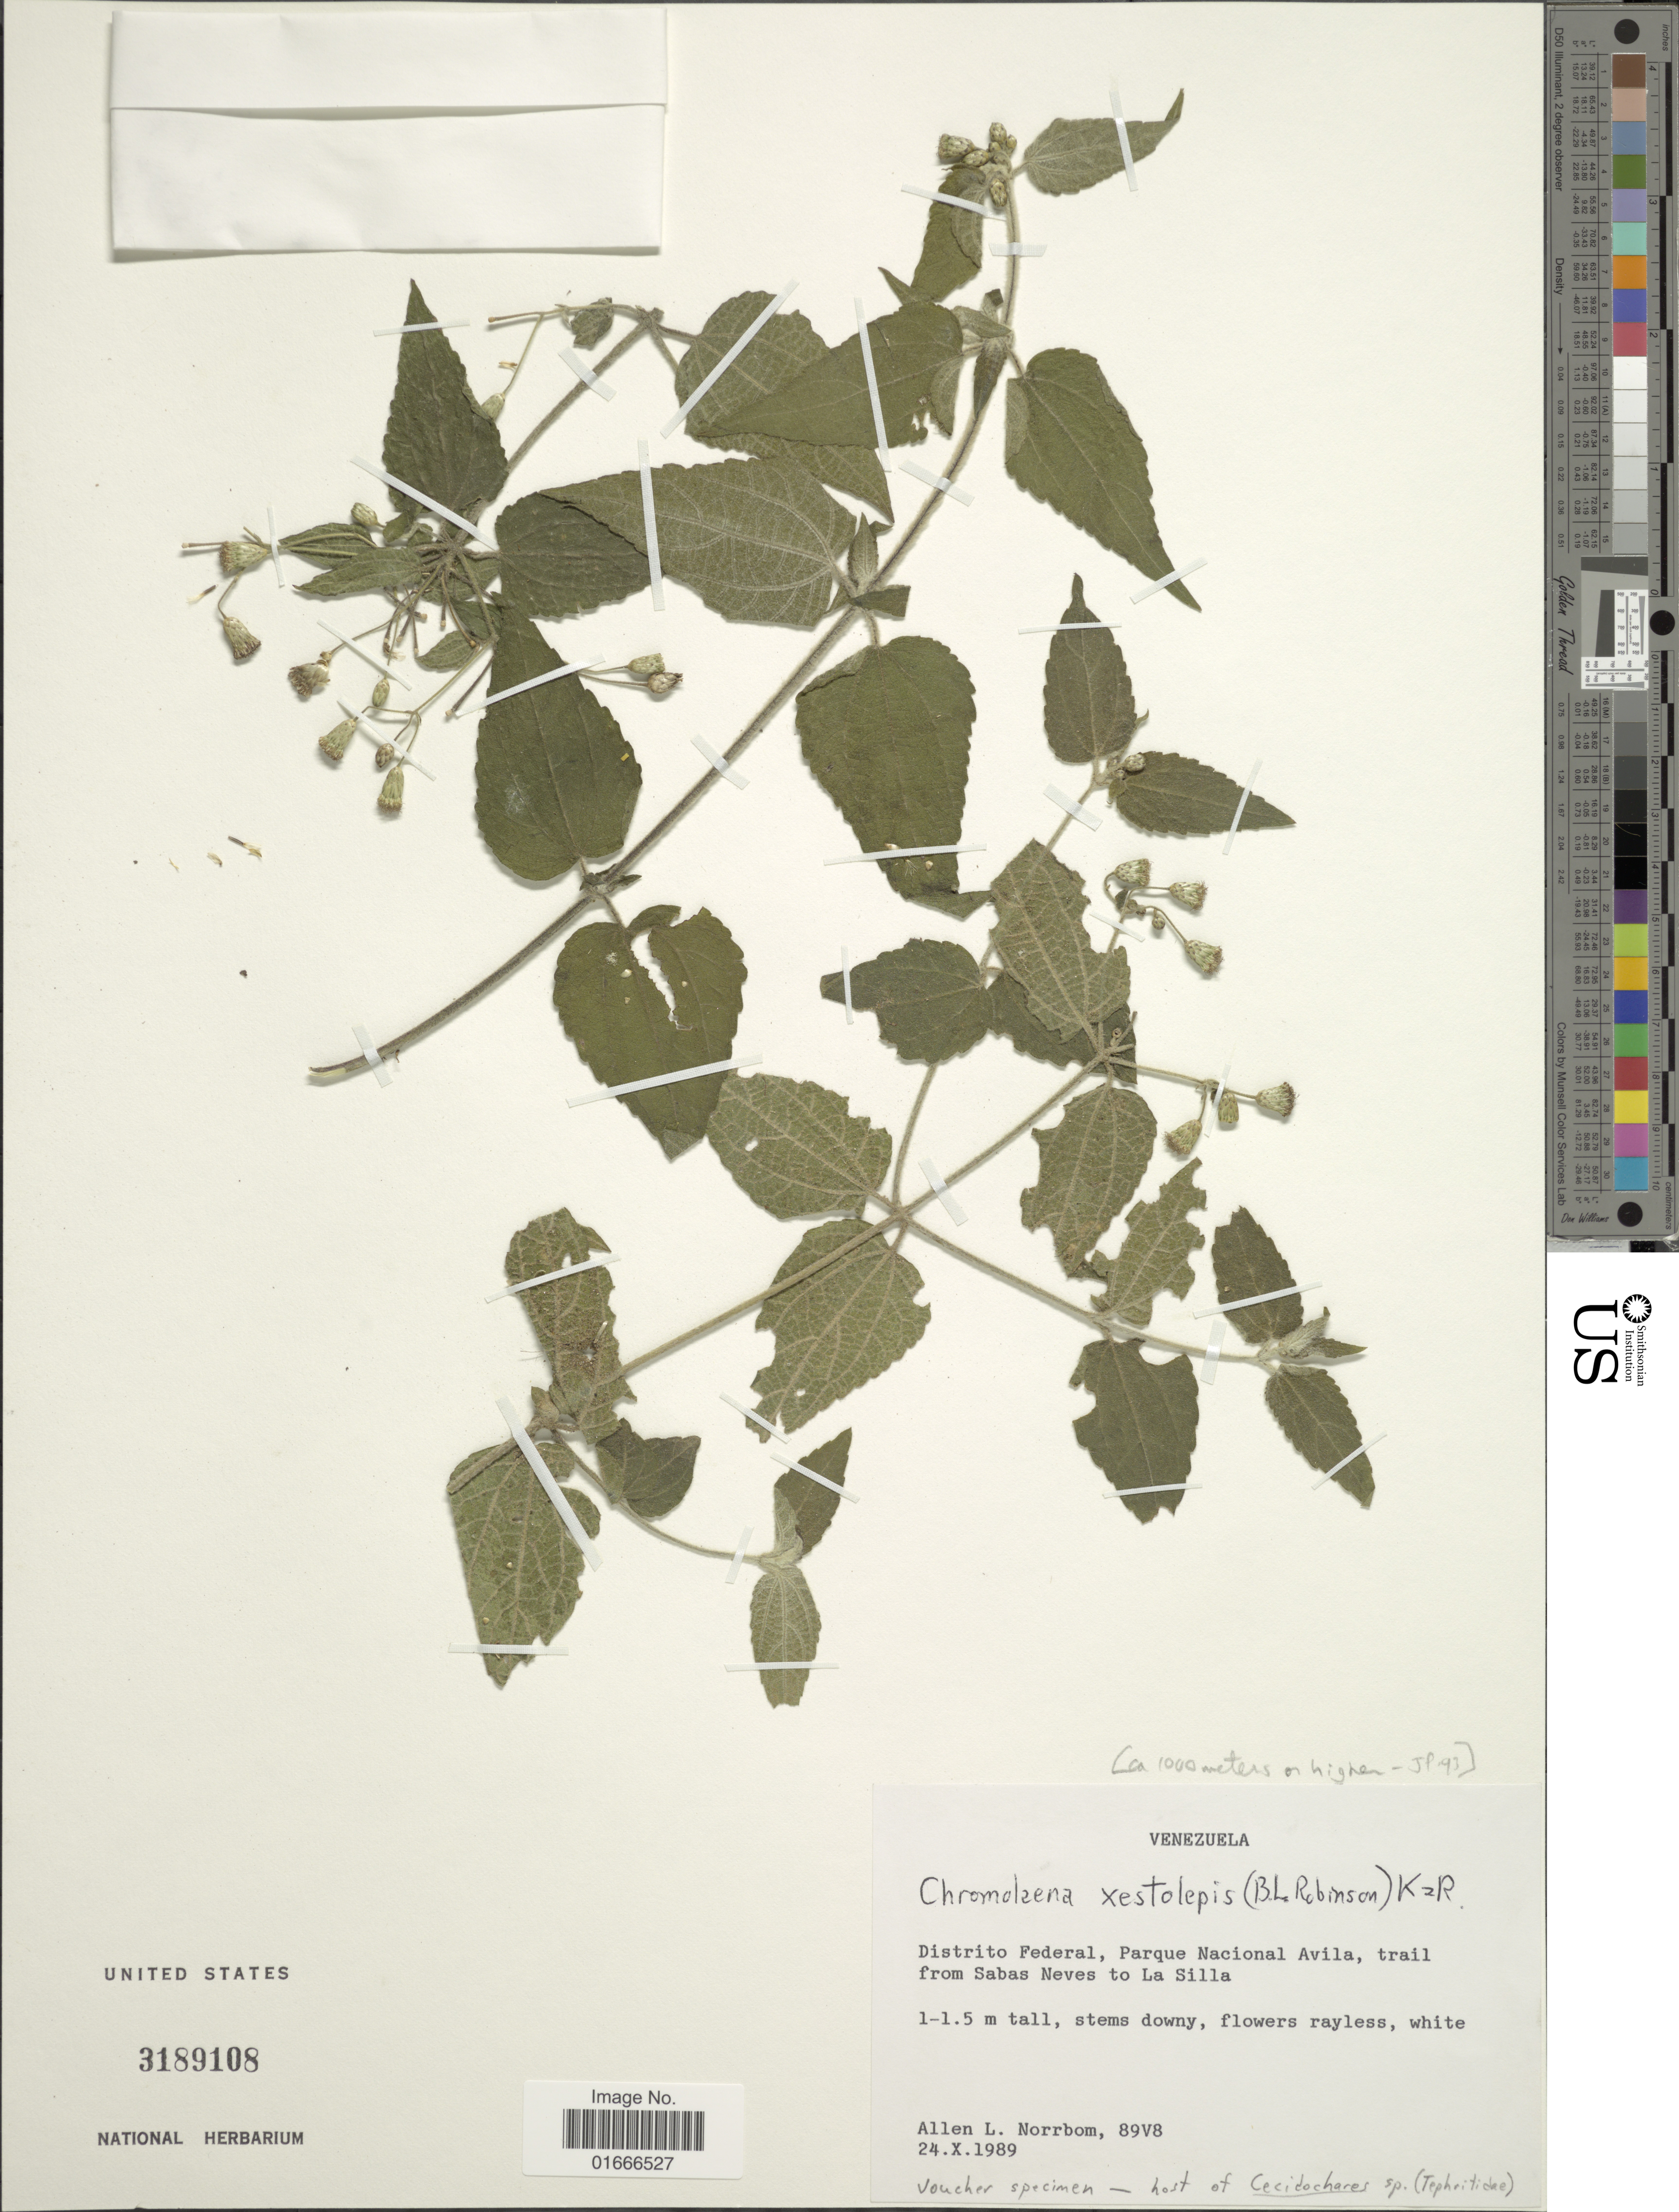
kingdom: Plantae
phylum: Tracheophyta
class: Magnoliopsida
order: Asterales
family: Asteraceae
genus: Chromolaena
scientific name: Chromolaena xestolepis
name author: (B.L. Rob.) R.M. King & H. Rob.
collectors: A. L. Norrbom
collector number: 89V8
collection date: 1989-10-24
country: Venezuela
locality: Distrito Federal, Parque Nacional Avila, trail from Sabas Neves to La Silla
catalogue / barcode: US 3189108